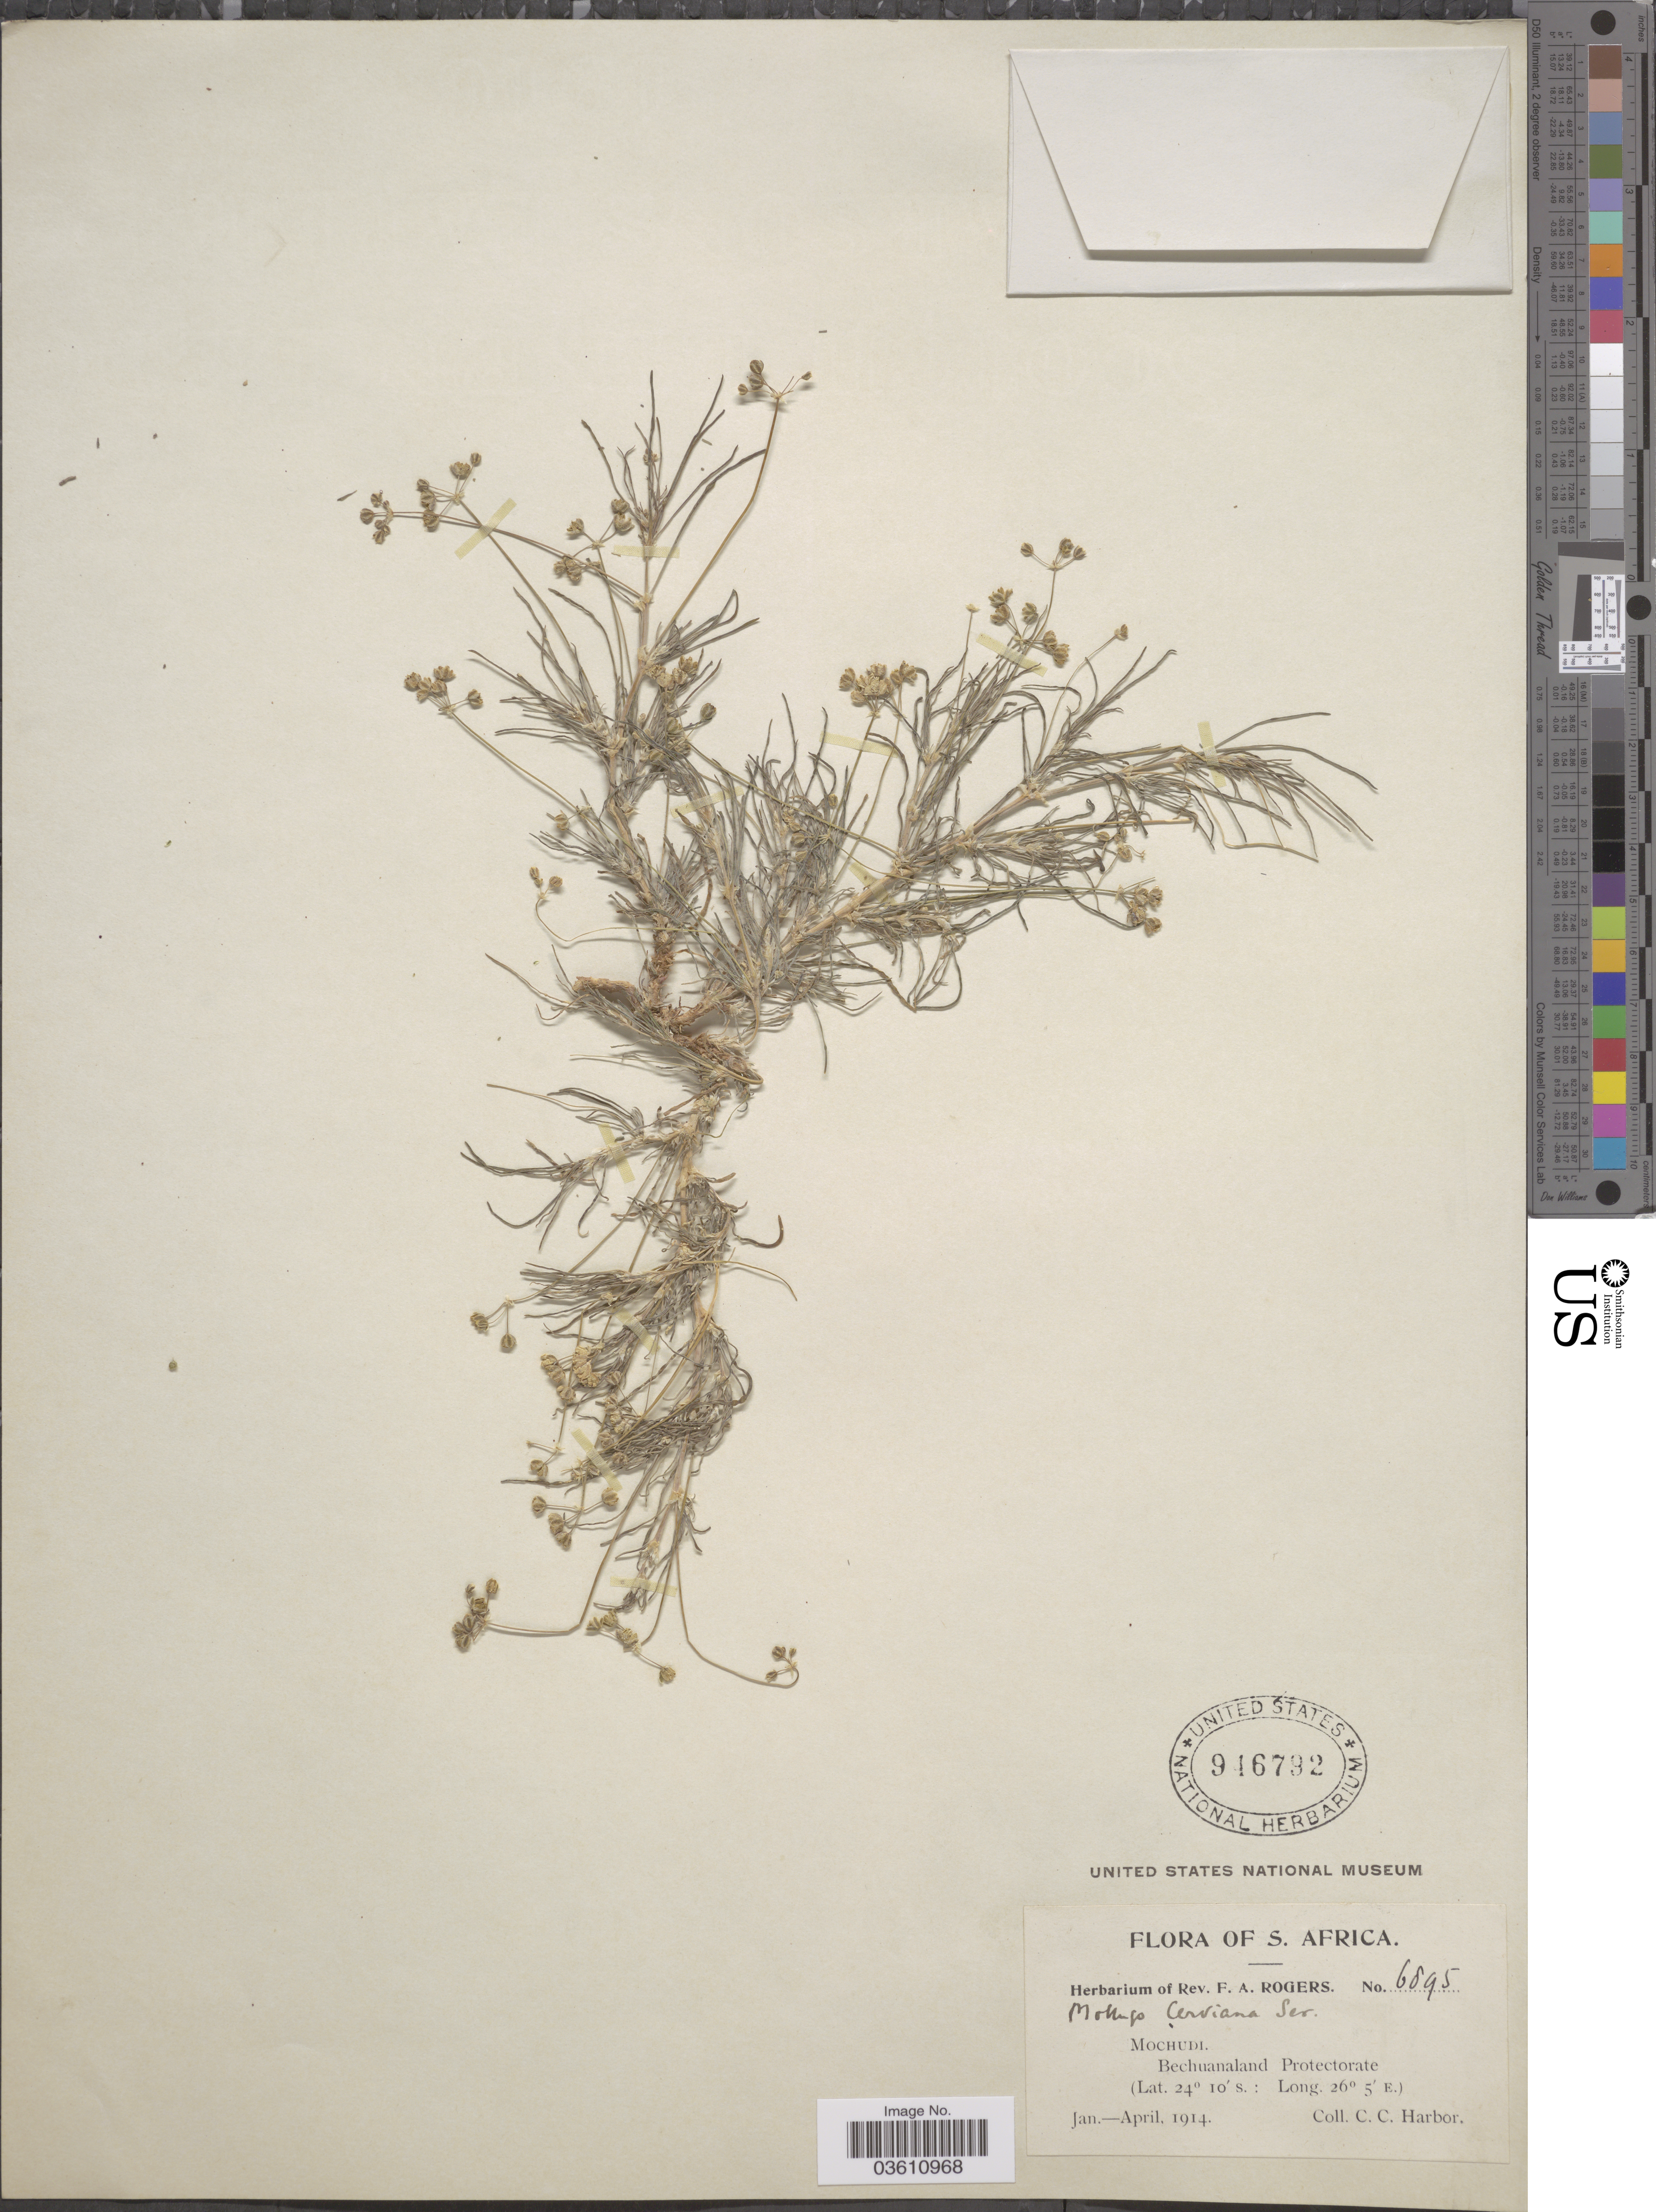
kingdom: Plantae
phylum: Tracheophyta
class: Magnoliopsida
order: Caryophyllales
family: Kewaceae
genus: Kewa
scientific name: Kewa bowkeriana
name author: (Sond.) Christenh.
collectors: C. Harbor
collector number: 6895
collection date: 1914-01/1914-04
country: Botswana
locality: S. Africa. Mochudi. Bechuanaland Protectorate.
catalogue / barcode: US 946792